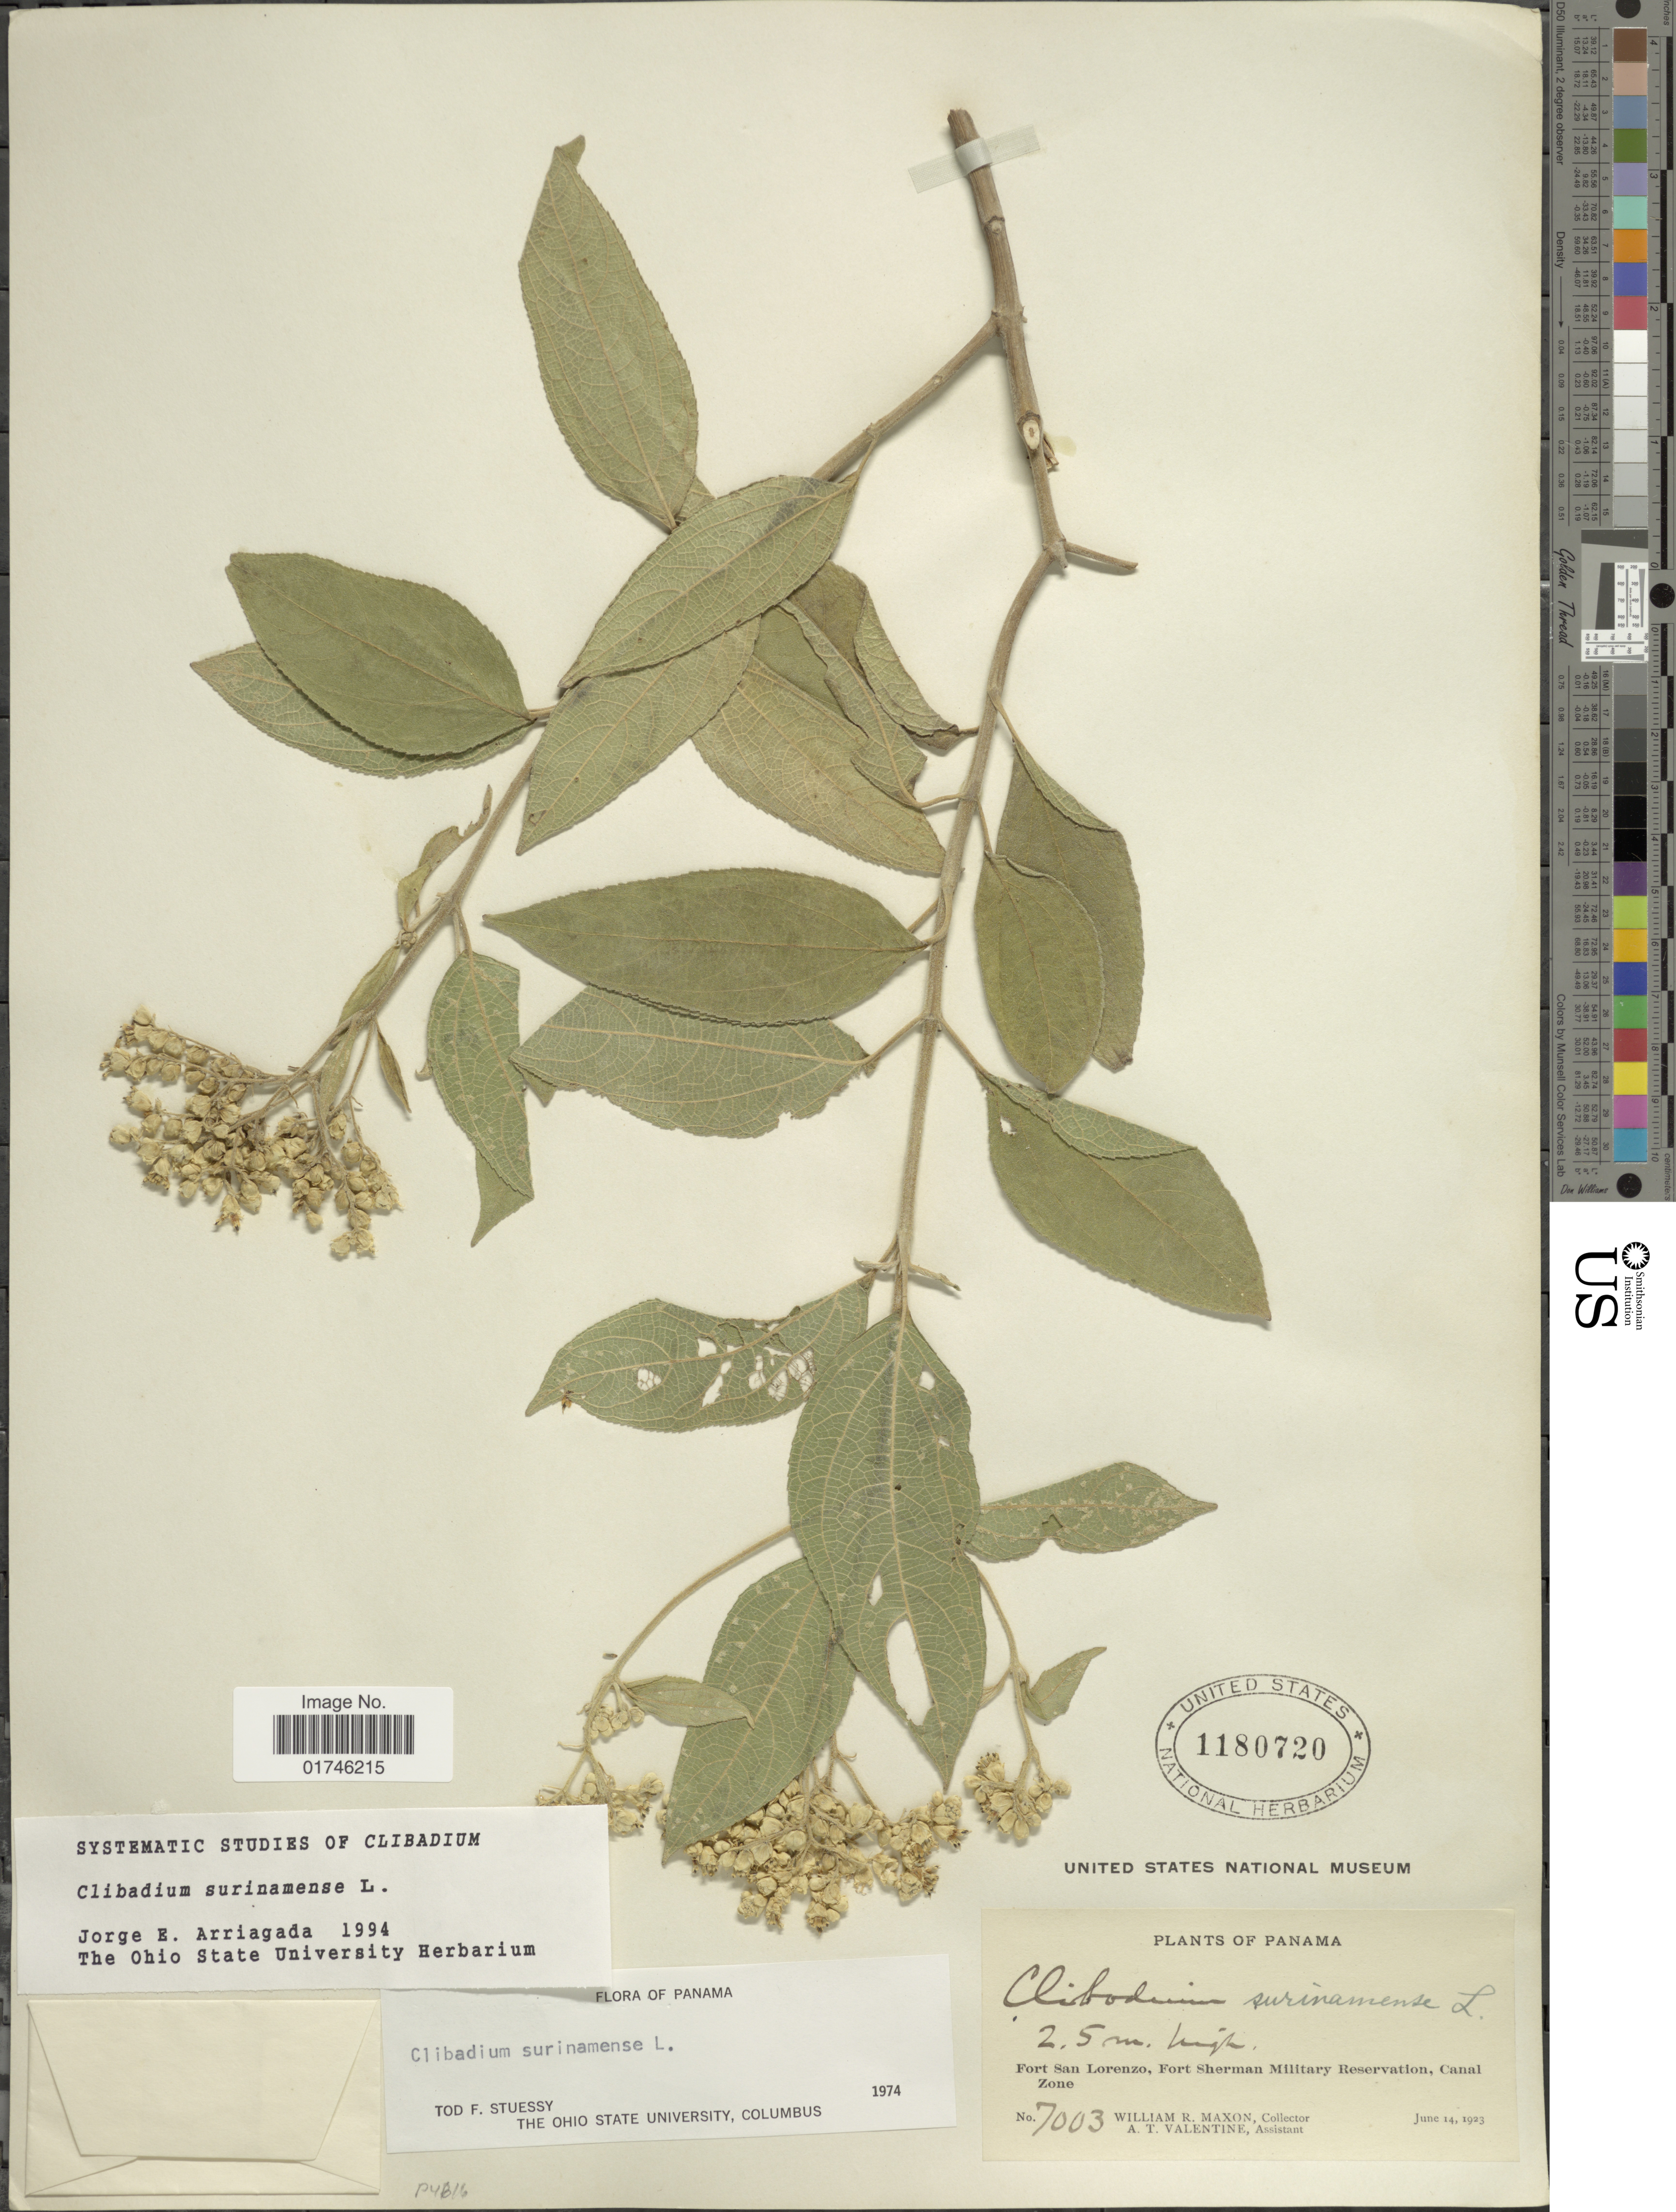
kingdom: Plantae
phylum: Tracheophyta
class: Magnoliopsida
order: Asterales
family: Asteraceae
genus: Clibadium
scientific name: Clibadium surinamense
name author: L.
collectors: W. R. Maxon & A. Valentine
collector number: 7003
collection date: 1923-06-14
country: Panama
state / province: Colón / Panamá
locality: Fort San Lorenzo, Fort Sherman Military Reservation, Canal Zone.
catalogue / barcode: US 1180720